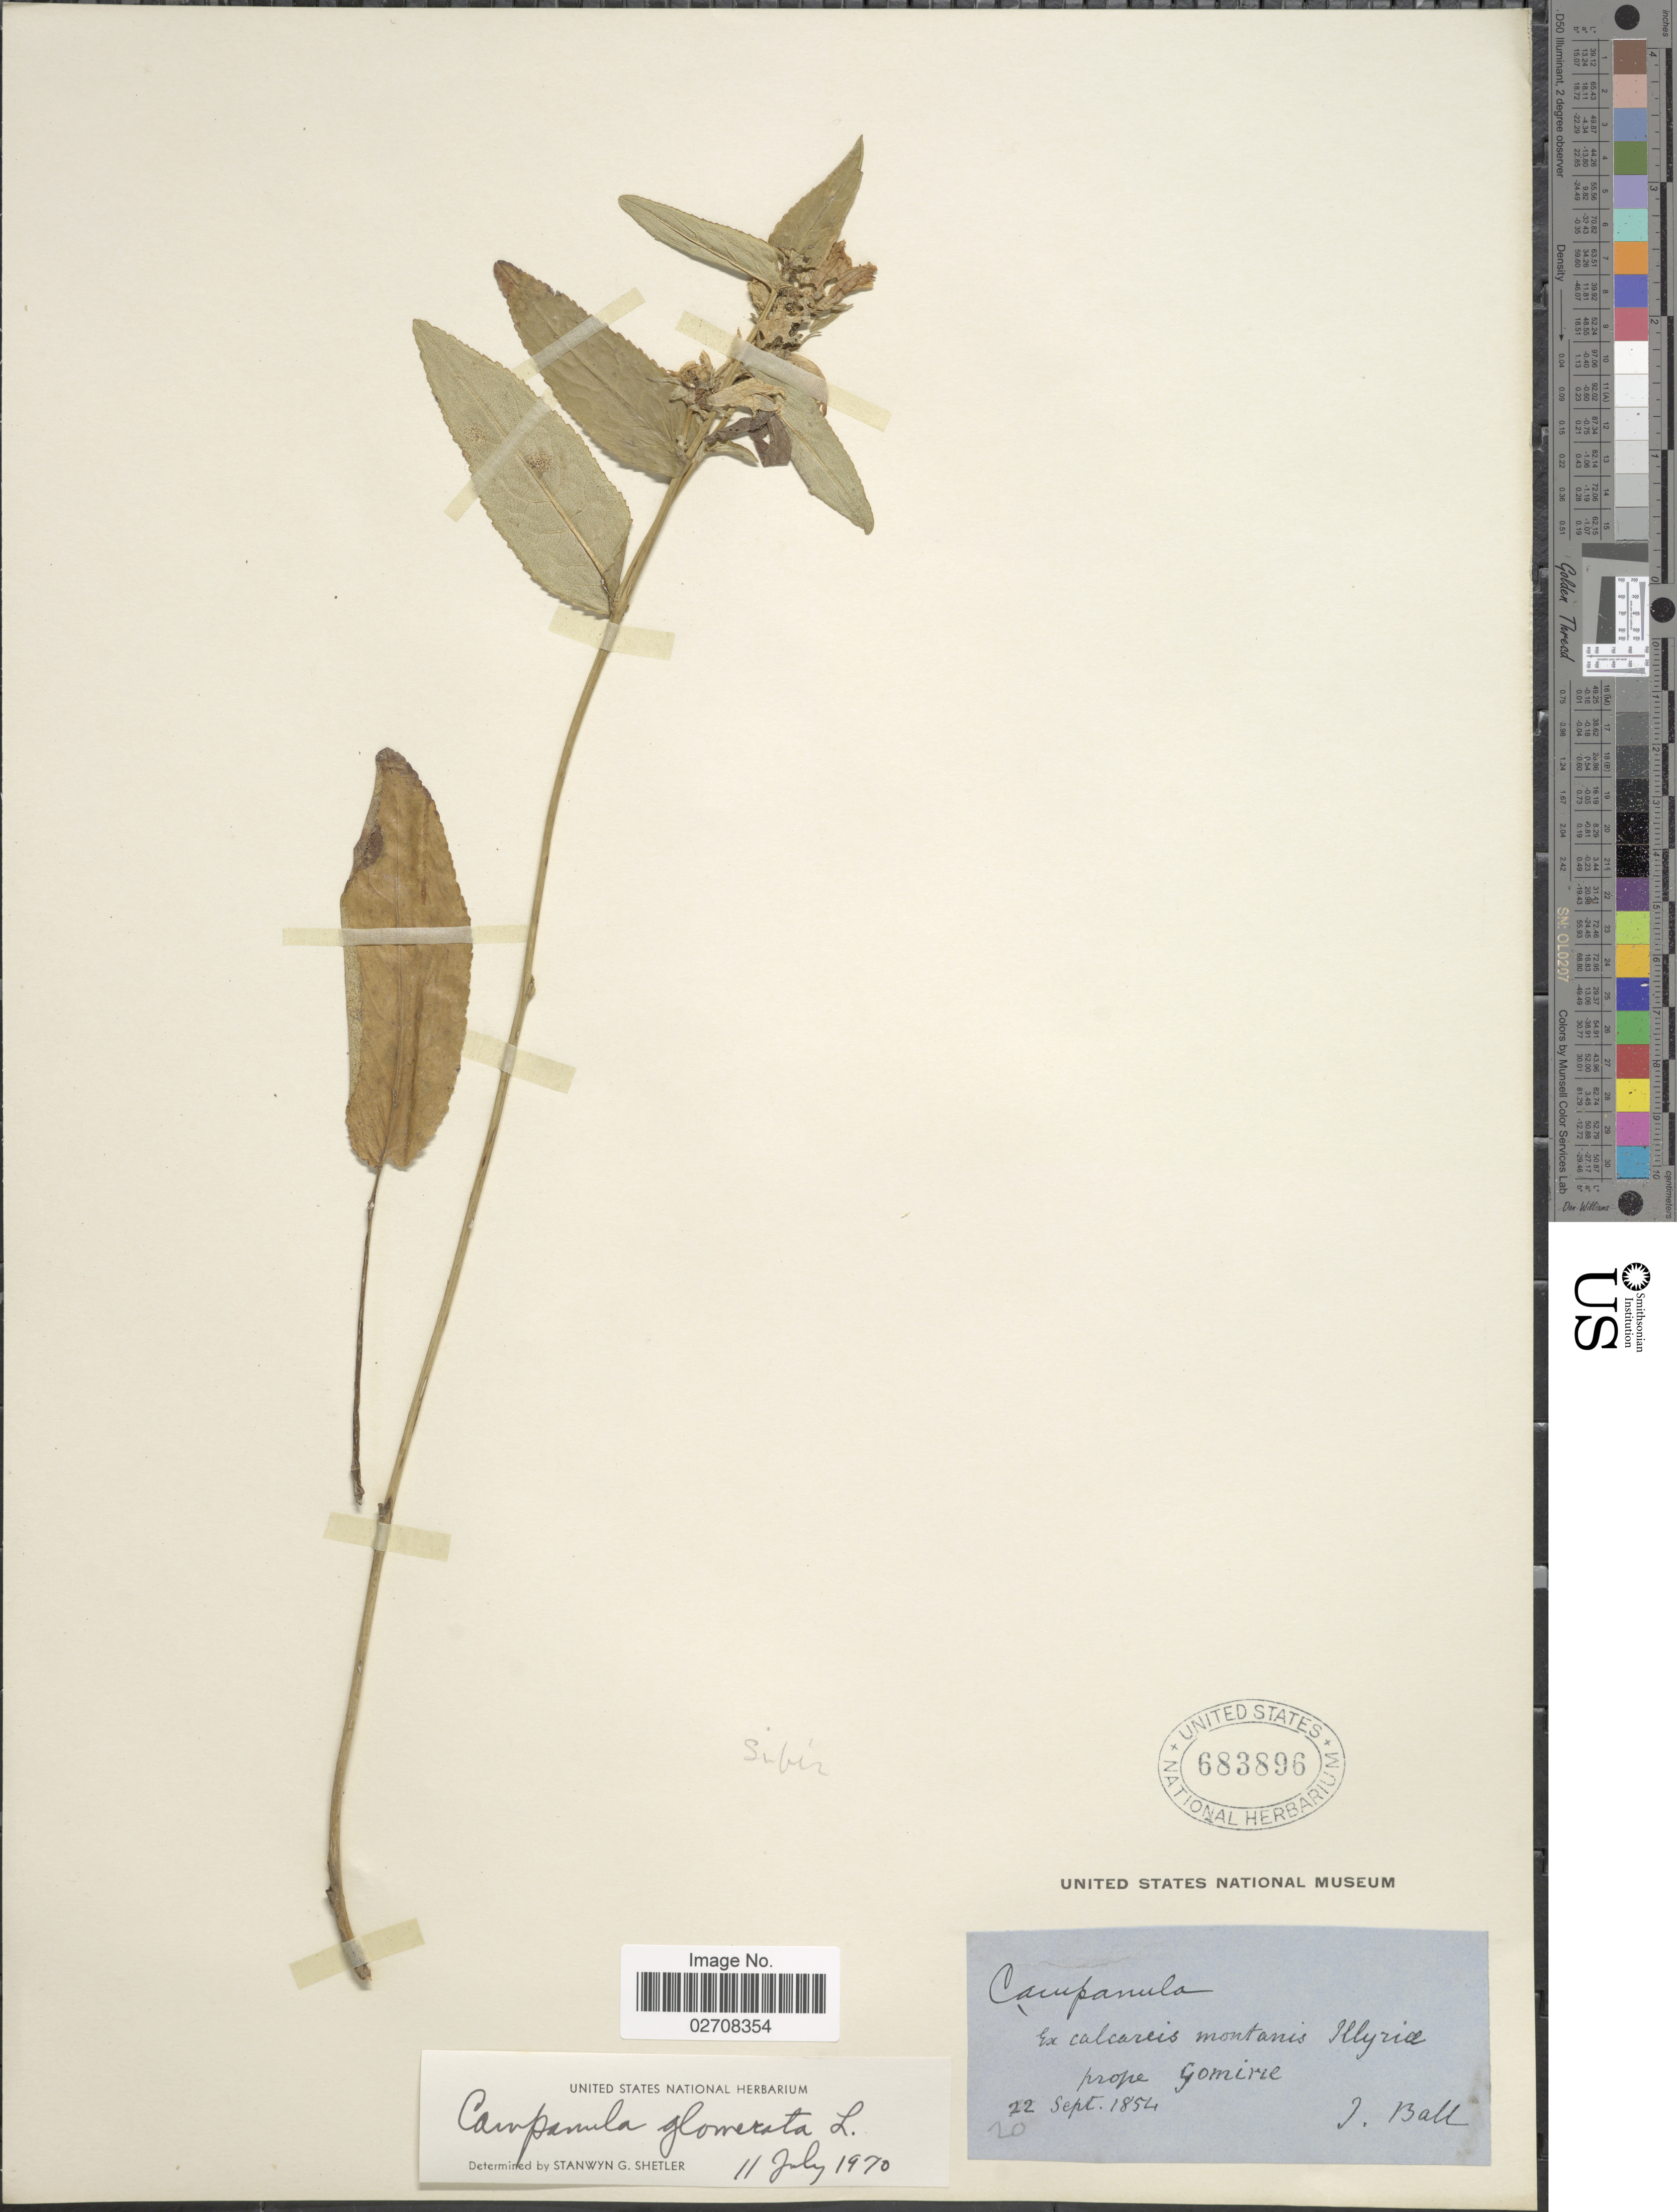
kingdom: Plantae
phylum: Tracheophyta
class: Magnoliopsida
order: Asterales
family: Campanulaceae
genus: Campanula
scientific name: Campanula glomerata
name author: L.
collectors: J. Ball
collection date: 1954-09-20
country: Croatia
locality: Calcareis montanis Illyria prope Gomirie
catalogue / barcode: US 683896